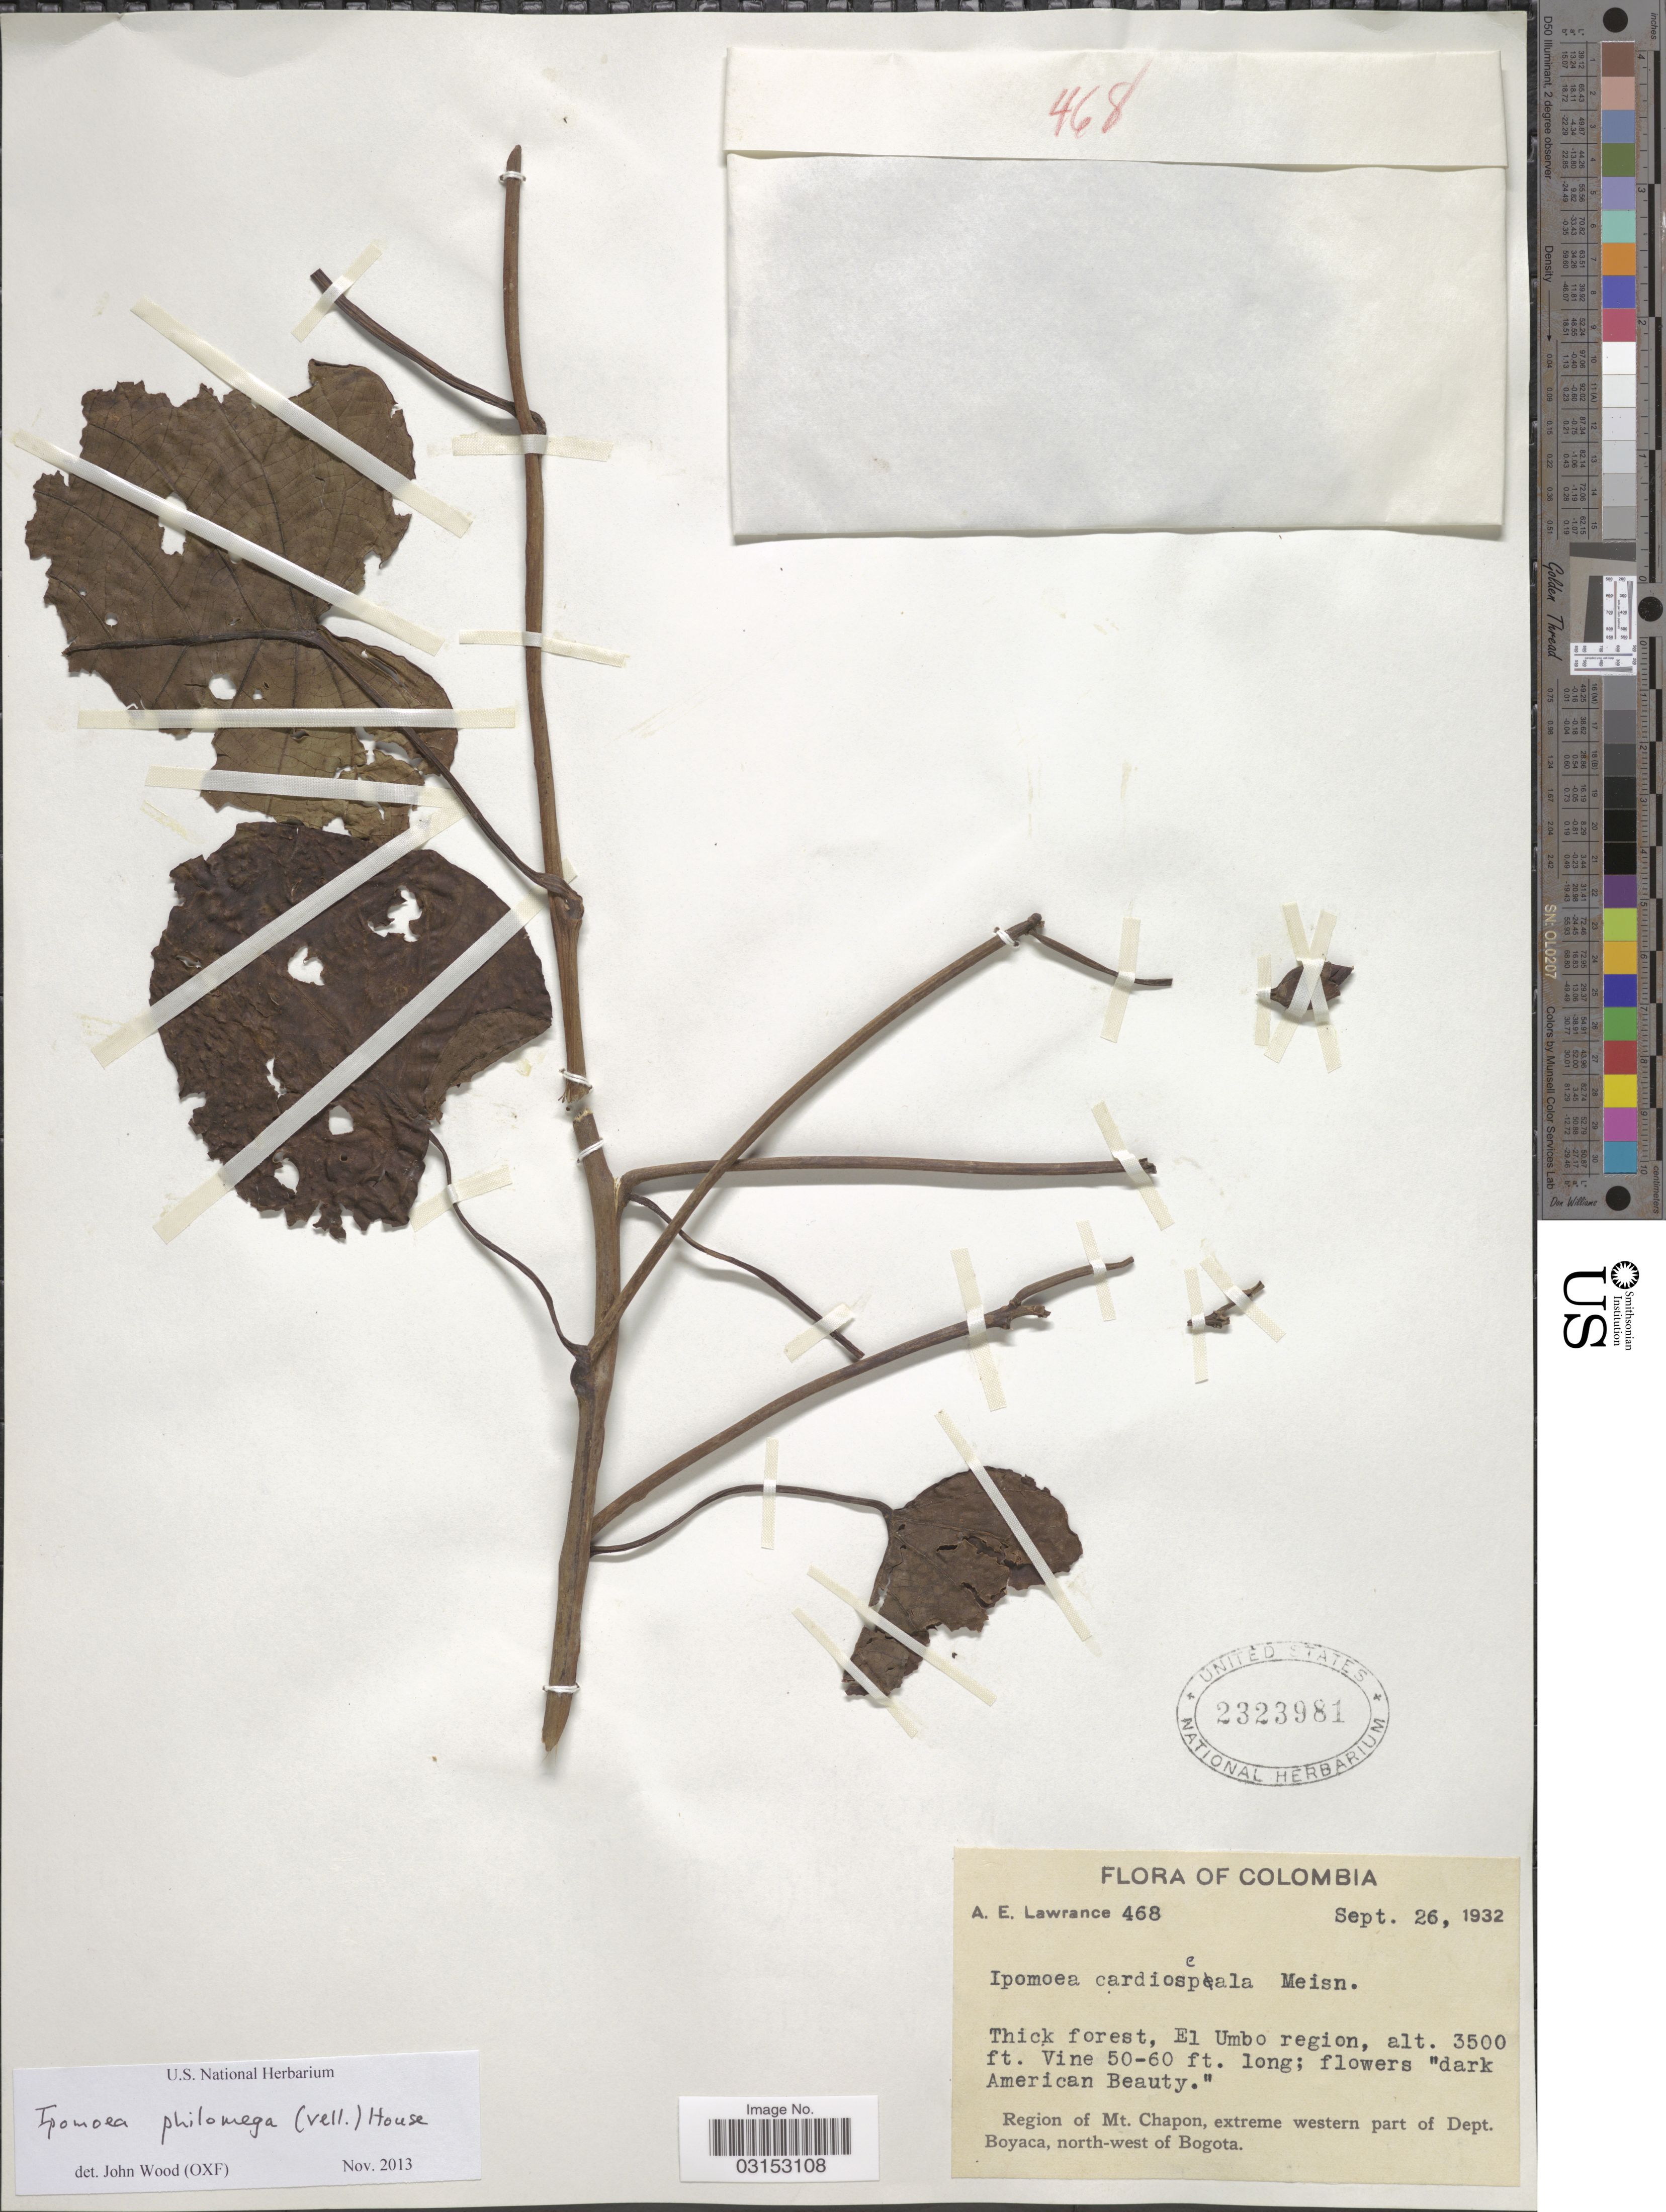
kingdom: Plantae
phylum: Tracheophyta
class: Magnoliopsida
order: Solanales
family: Convolvulaceae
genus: Ipomoea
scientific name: Ipomoea philomega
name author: (Vell.) House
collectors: A. Lawrance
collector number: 468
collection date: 1932-09-26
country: Colombia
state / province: Boyacá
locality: Thick forest, El Umbo region. Region of Mt. Chapon, extreme western part of Dept. Boyaca, north-west of Bogota.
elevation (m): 1067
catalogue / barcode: US 2323981